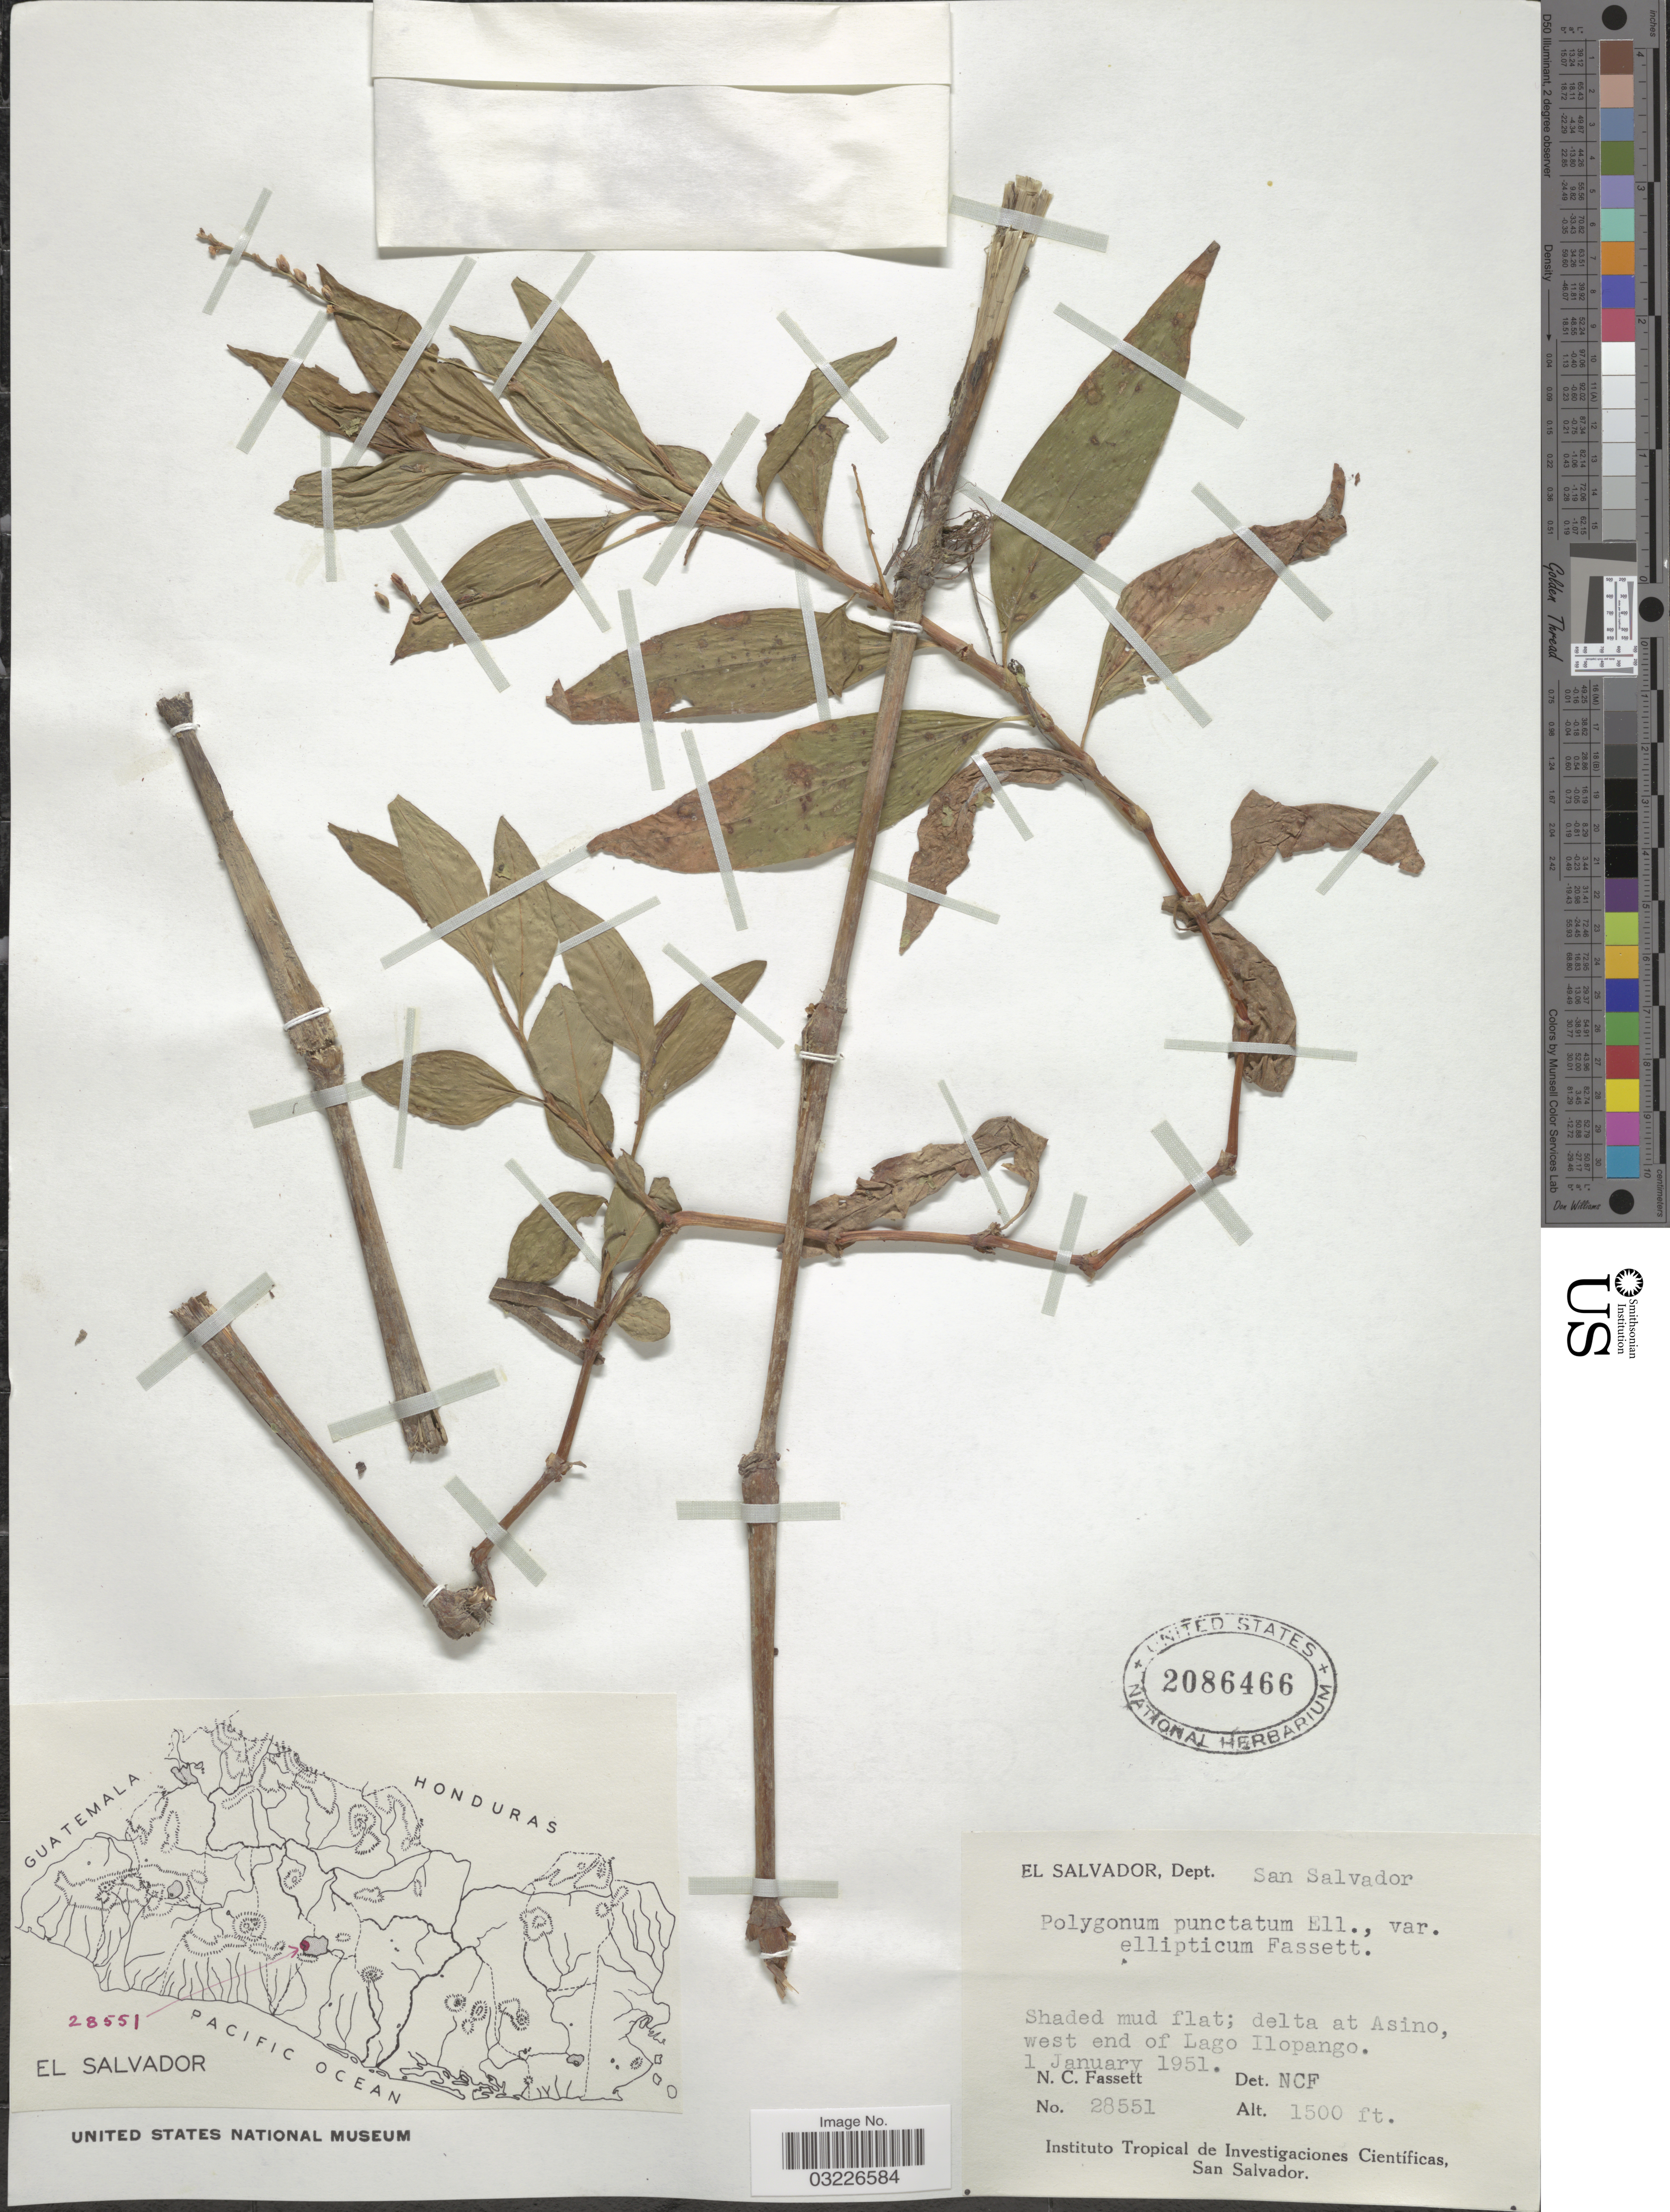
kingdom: Plantae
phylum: Tracheophyta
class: Magnoliopsida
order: Caryophyllales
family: Polygonaceae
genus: Persicaria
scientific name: Persicaria punctata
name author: (Elliott) Small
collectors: N. C. Fassett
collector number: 28551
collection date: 1951-01-01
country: El Salvador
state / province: San Salvador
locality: Dept. San Salvador. Delta at Asino, west end of Lago Ilopango.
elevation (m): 457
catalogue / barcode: US 2086466